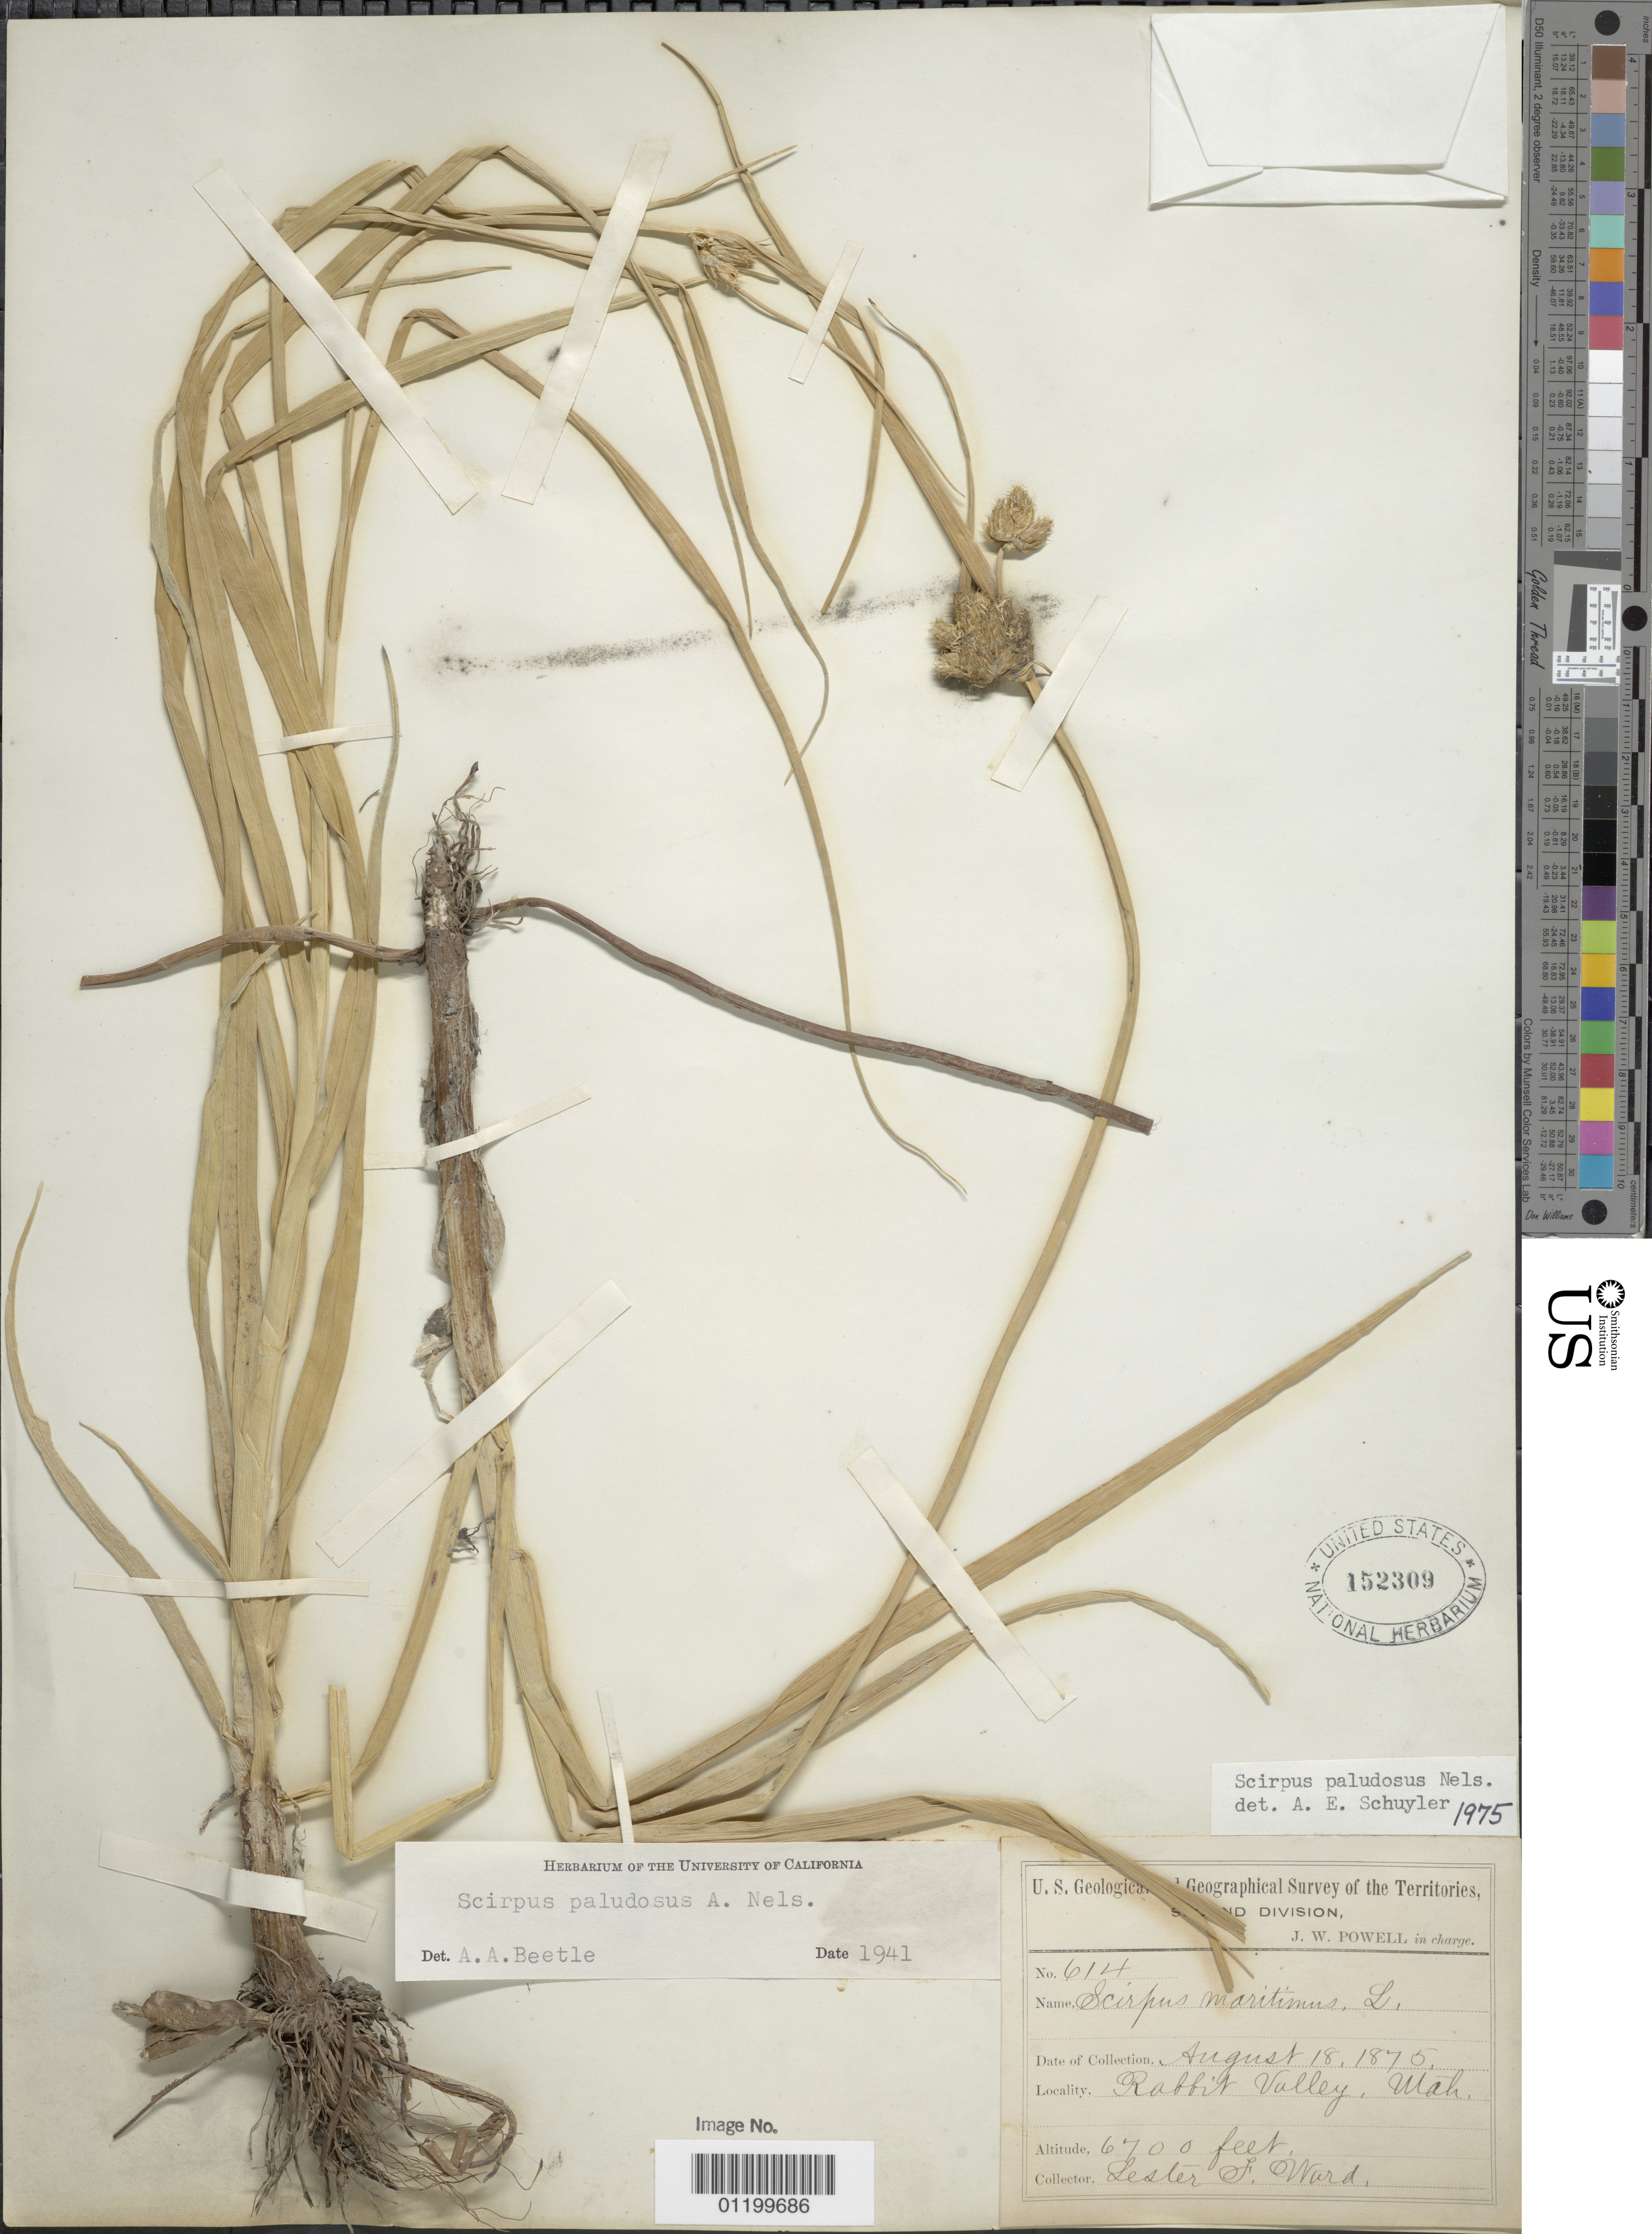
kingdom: Plantae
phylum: Tracheophyta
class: Liliopsida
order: Poales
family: Cyperaceae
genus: Bolboschoenus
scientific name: Bolboschoenus maritimus subsp. paludosus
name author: (A. Nelson) T. Koyama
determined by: Strong, Mark T., (BOT), Smithsonian Institution - National Museum of Natural History (UNITED STATES)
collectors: L. F. Ward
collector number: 614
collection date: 1875-08-18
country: United States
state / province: Utah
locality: Rabbit Valley.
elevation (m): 2042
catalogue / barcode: US 152309